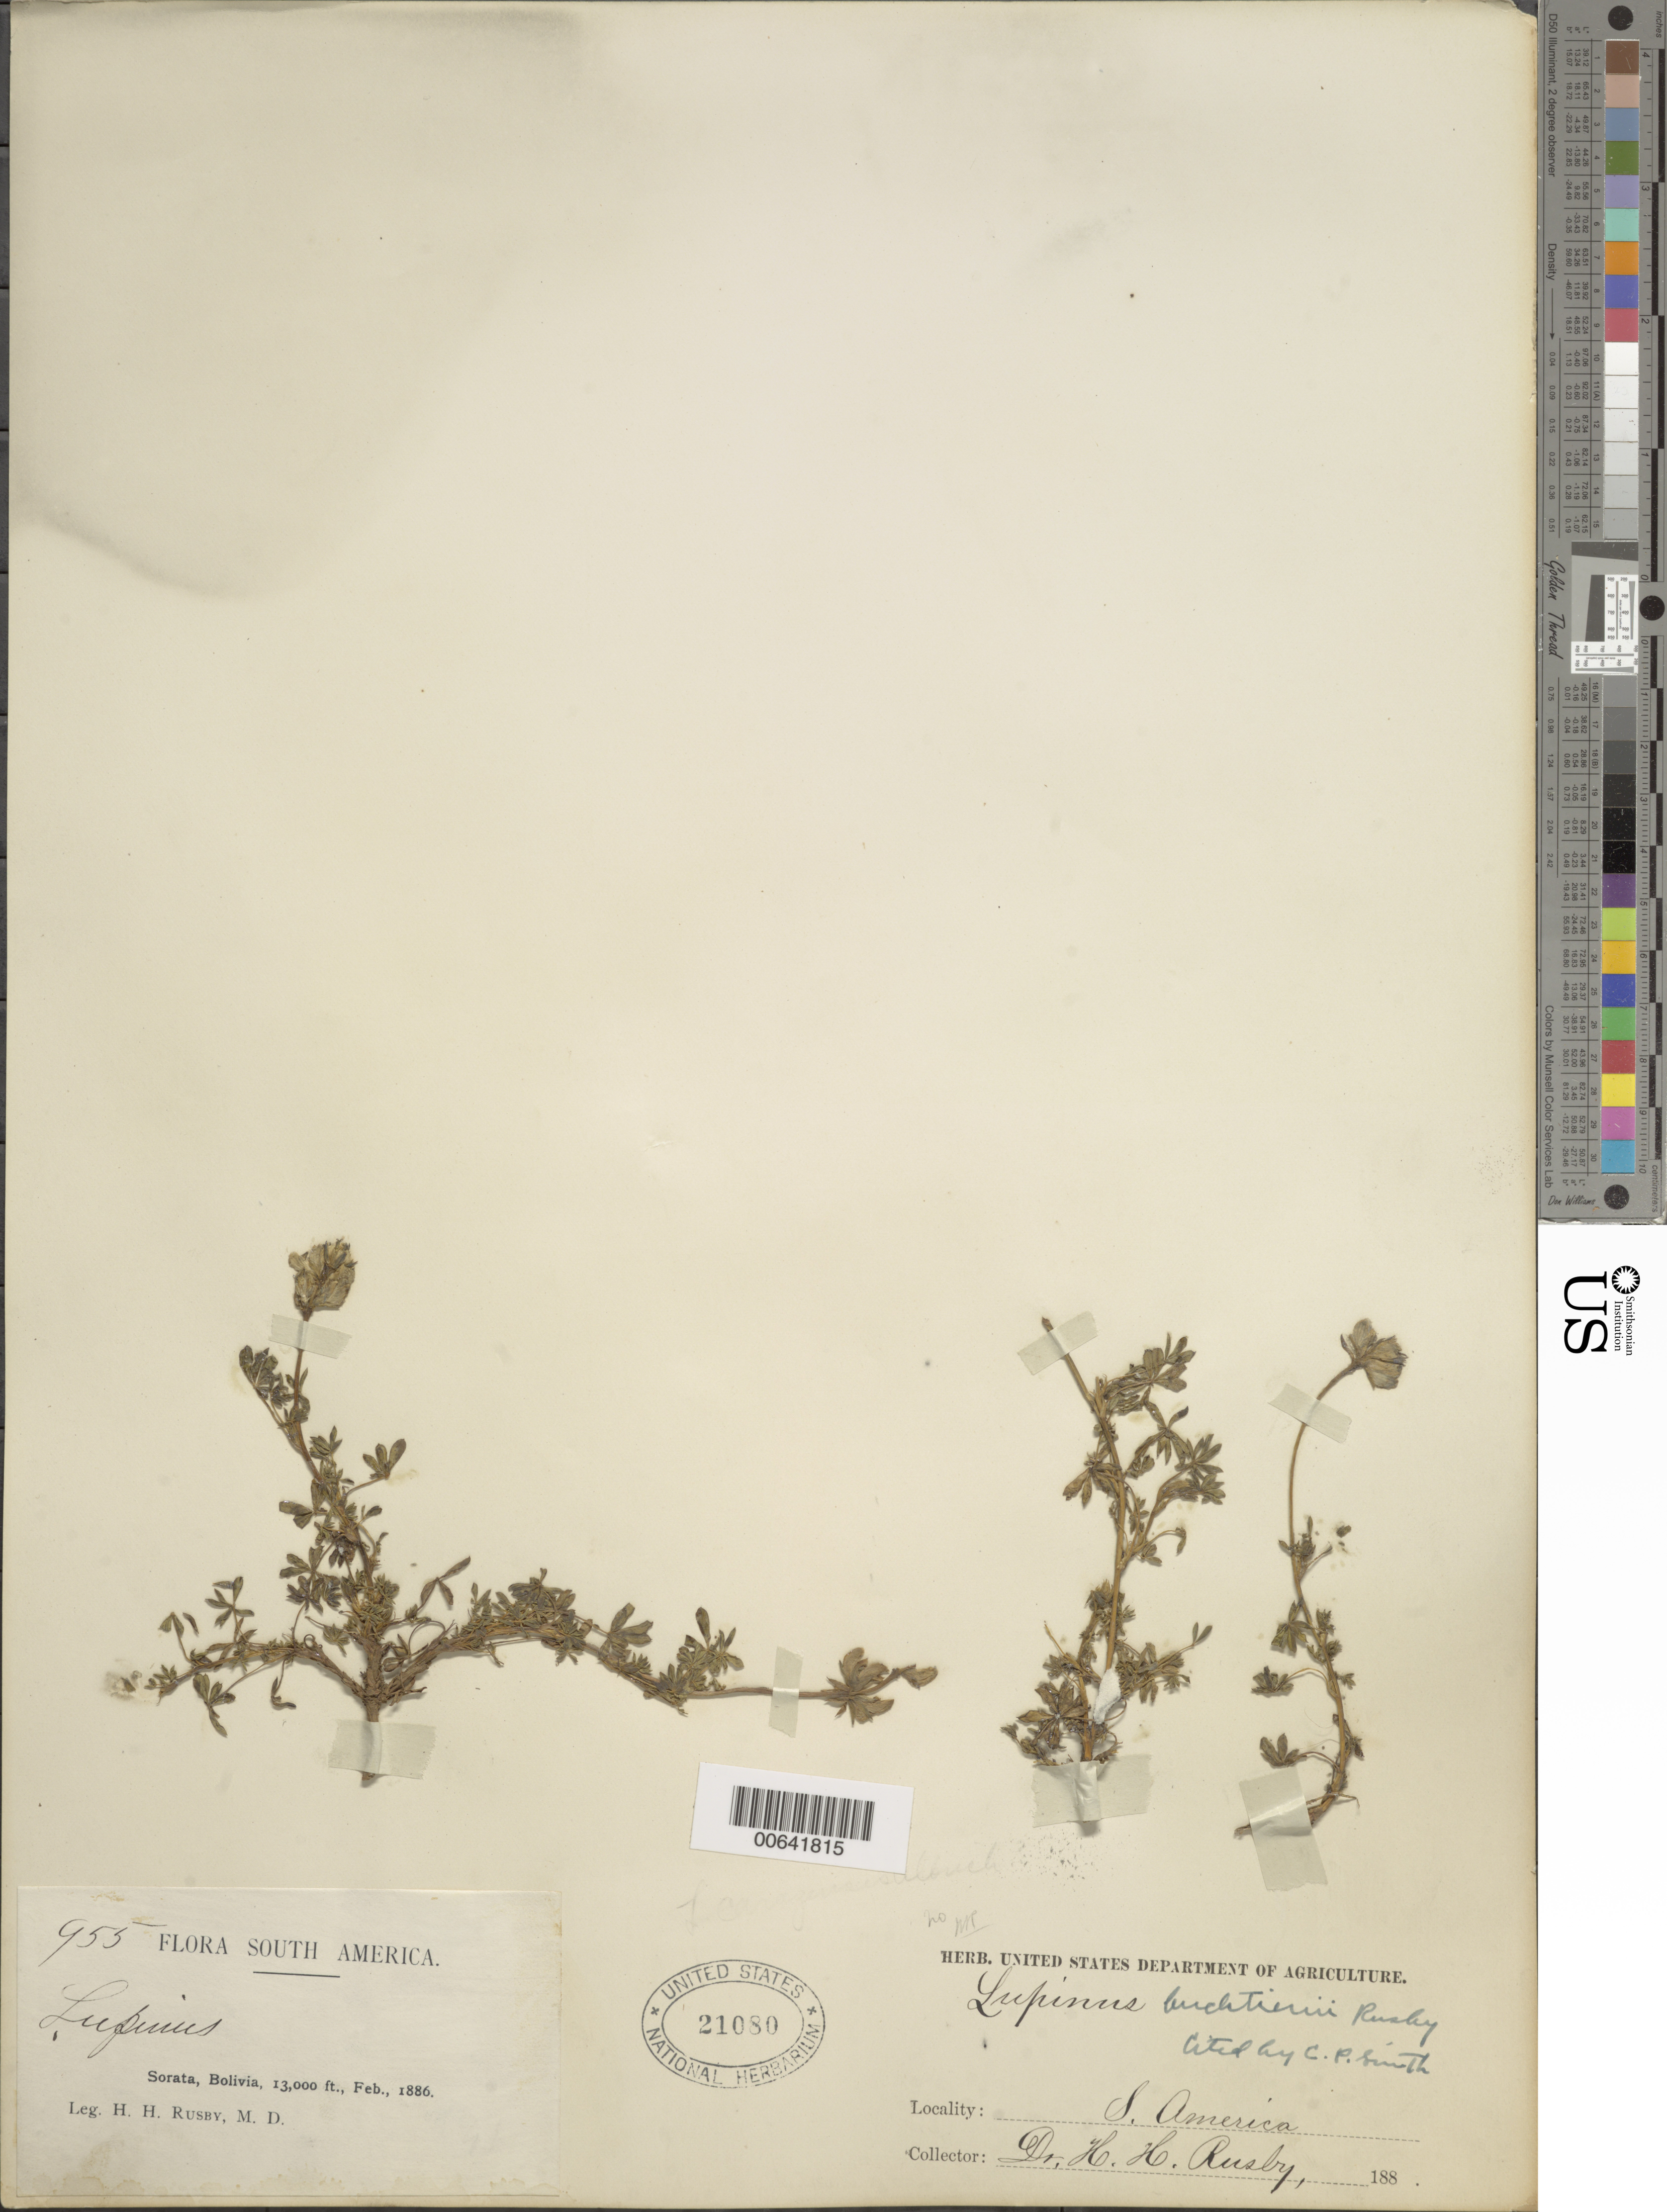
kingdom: Plantae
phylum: Tracheophyta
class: Magnoliopsida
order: Fabales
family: Fabaceae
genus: Lupinus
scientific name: Lupinus buchtienii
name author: Rusby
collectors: H. H. Rusby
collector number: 955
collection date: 1886-02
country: Bolivia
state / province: La Páz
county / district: Larecaja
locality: Sorata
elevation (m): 3962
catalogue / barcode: US 21080